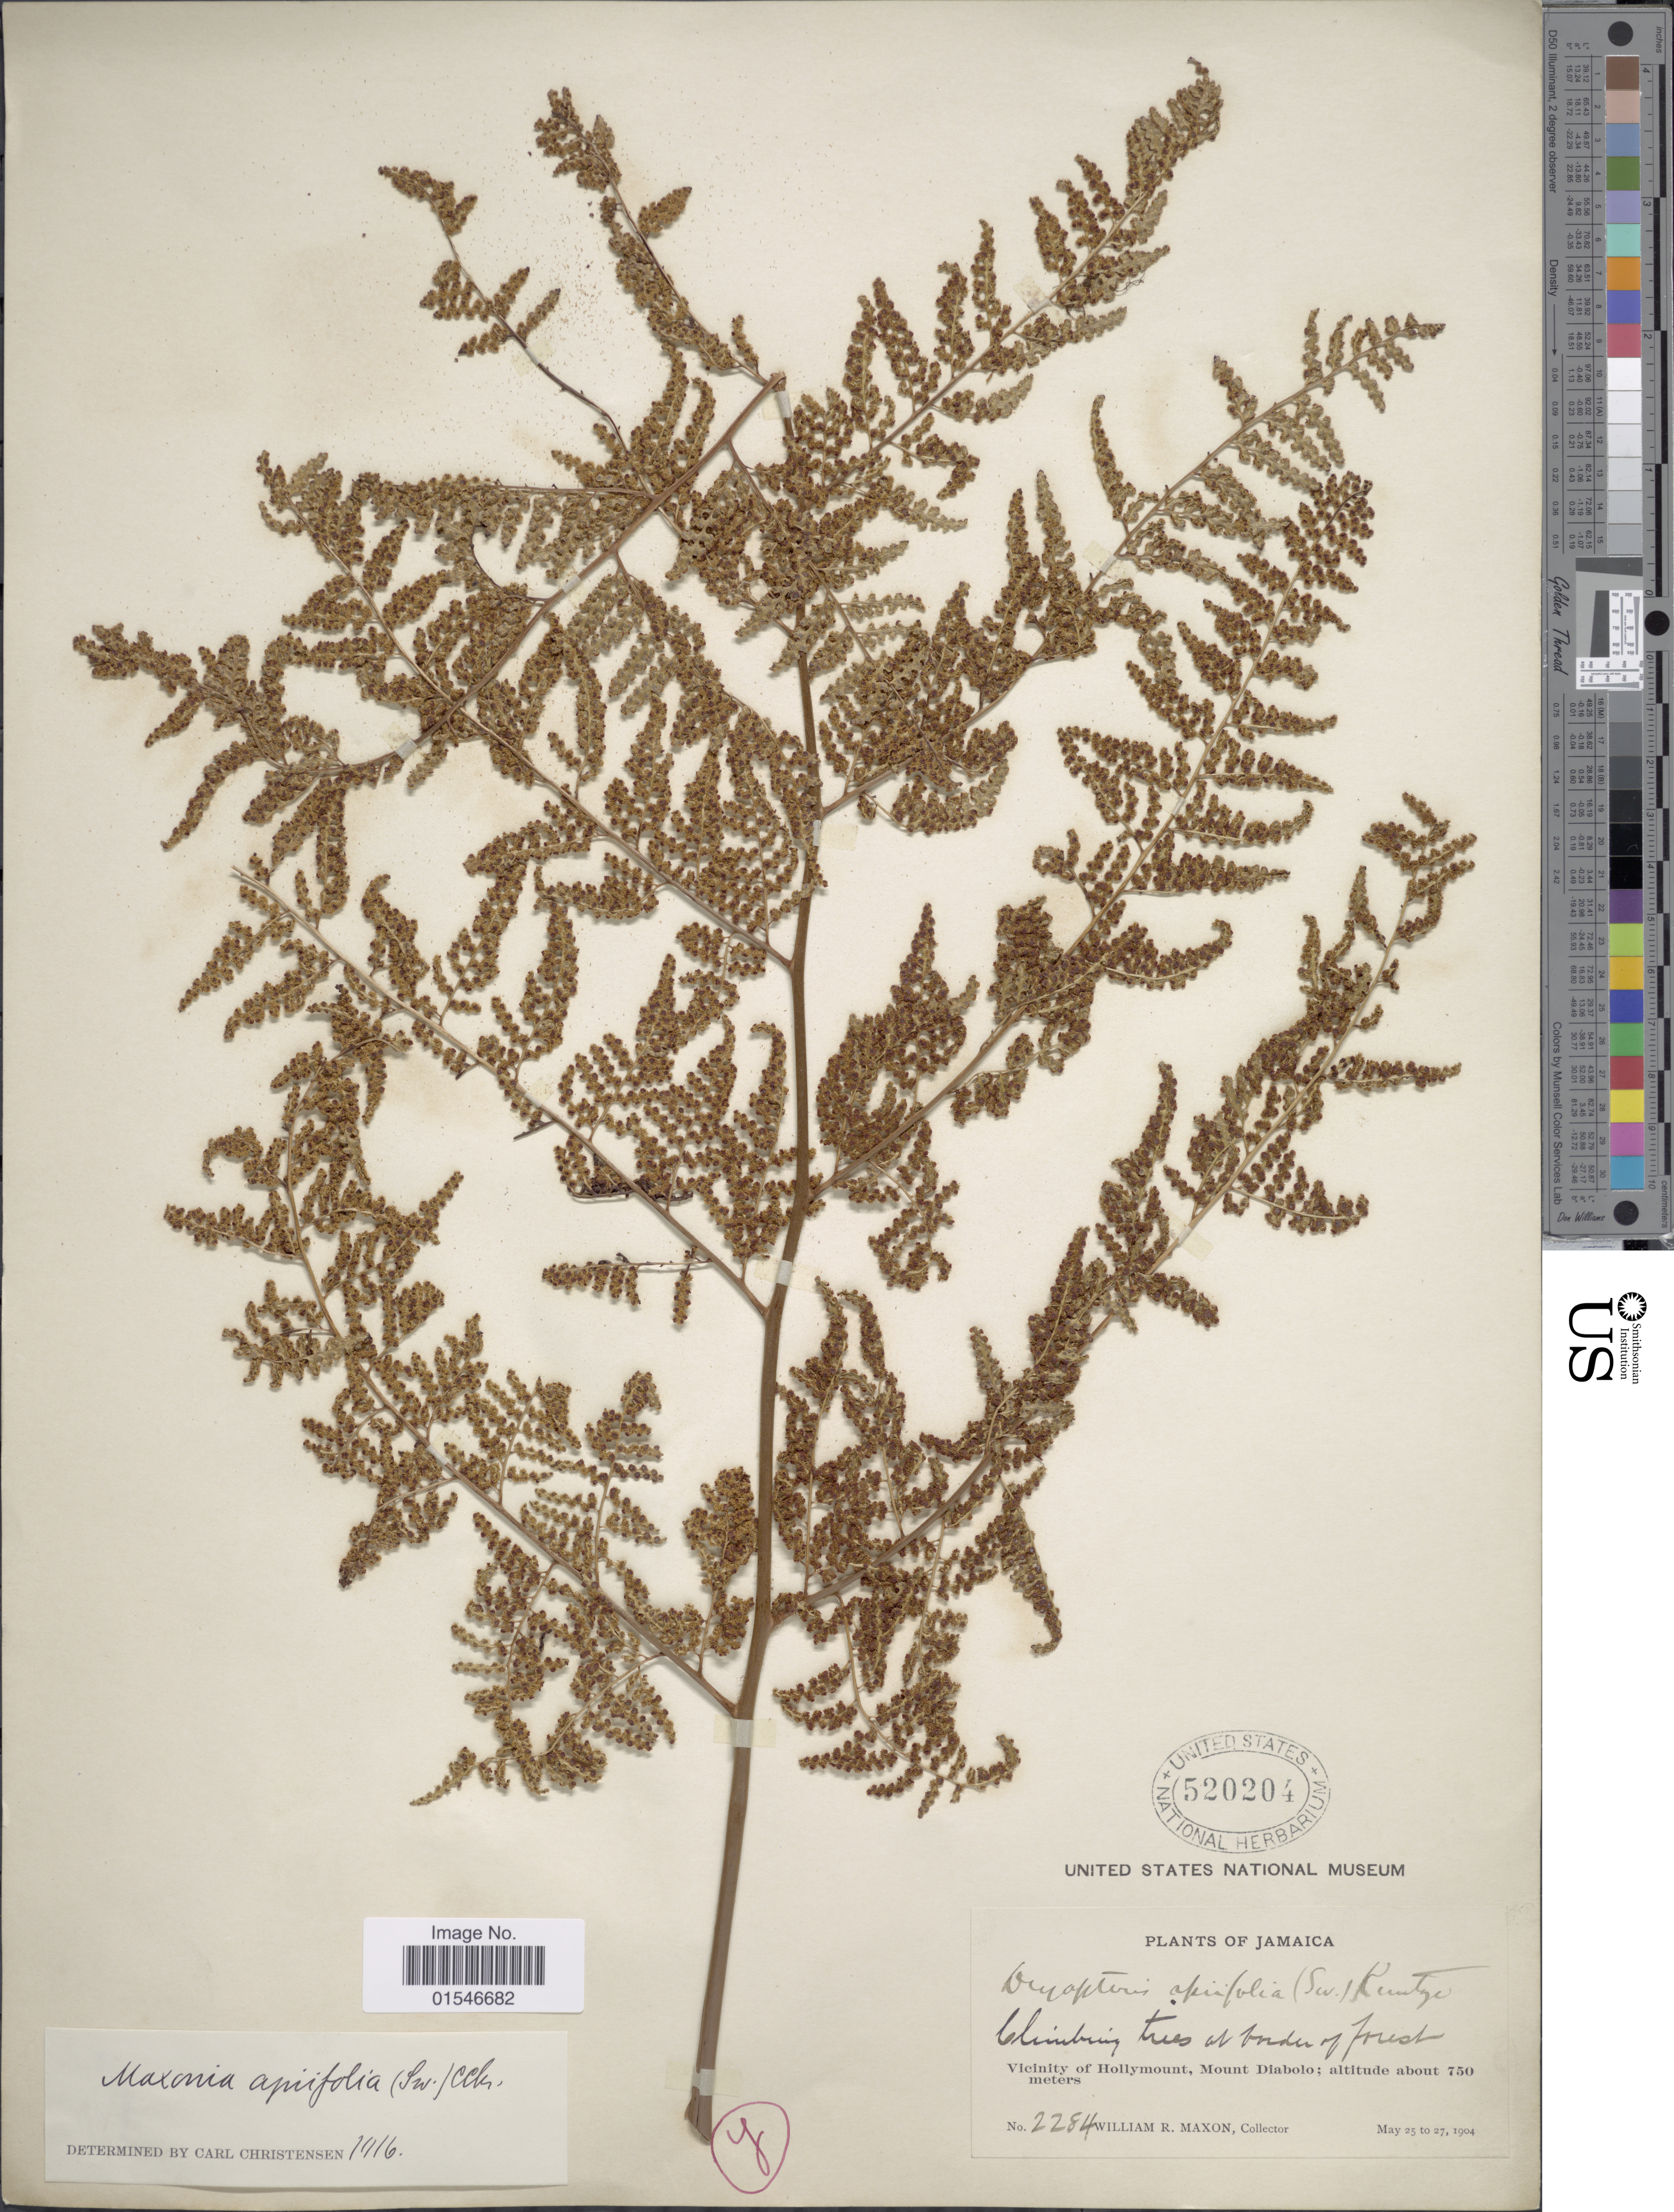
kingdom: Plantae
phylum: Tracheophyta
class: Polypodiopsida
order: Polypodiales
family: Dryopteridaceae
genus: Maxonia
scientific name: Maxonia apiifolia var. apiifolia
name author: (Sw.) C. Chr.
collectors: W. R. Maxon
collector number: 2284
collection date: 1904-05-25/1904-05-27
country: Jamaica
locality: Vicinity of Hollymount, Mount Diabolo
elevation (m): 750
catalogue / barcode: US 520204